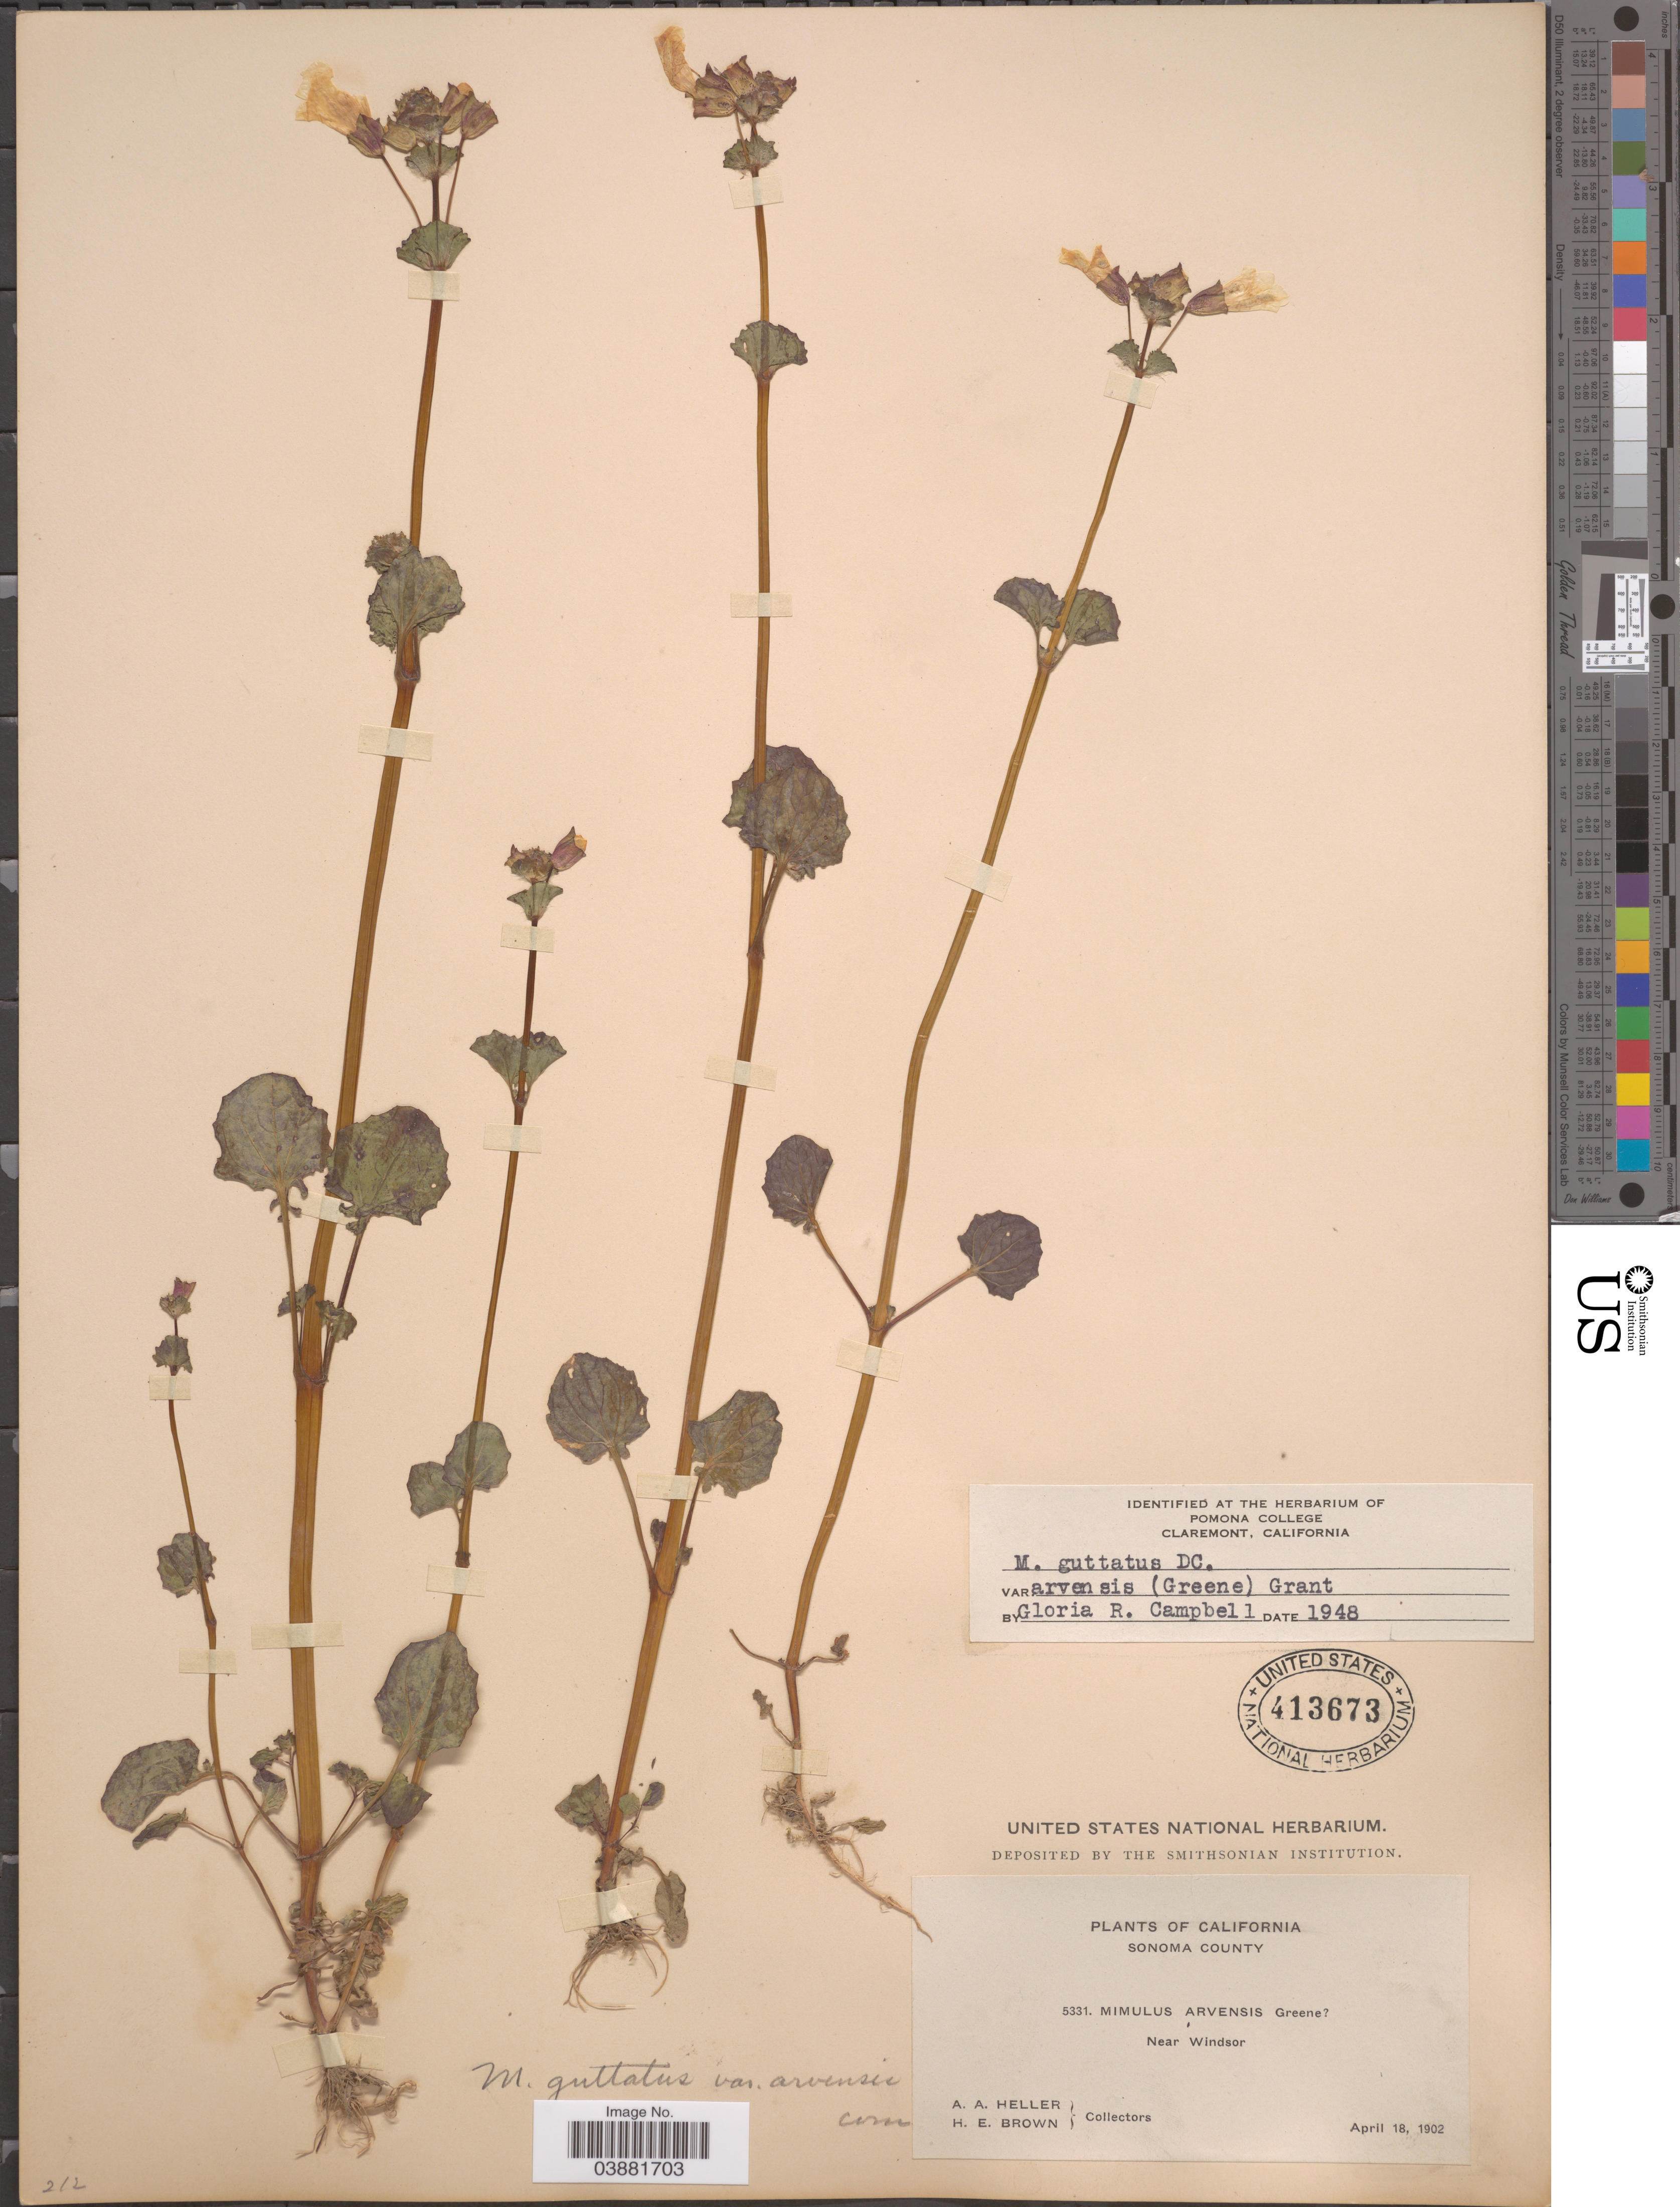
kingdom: Plantae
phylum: Tracheophyta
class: Magnoliopsida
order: Lamiales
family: Phrymaceae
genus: Mimulus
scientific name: Mimulus guttatus var. arvensis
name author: (Greene) A.L. Grant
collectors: A. A. Heller & H. E. Brown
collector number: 5331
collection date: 1902-04-18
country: United States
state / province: California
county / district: Sonoma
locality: Sonoma County. Near Windsor.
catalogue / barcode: US 413673